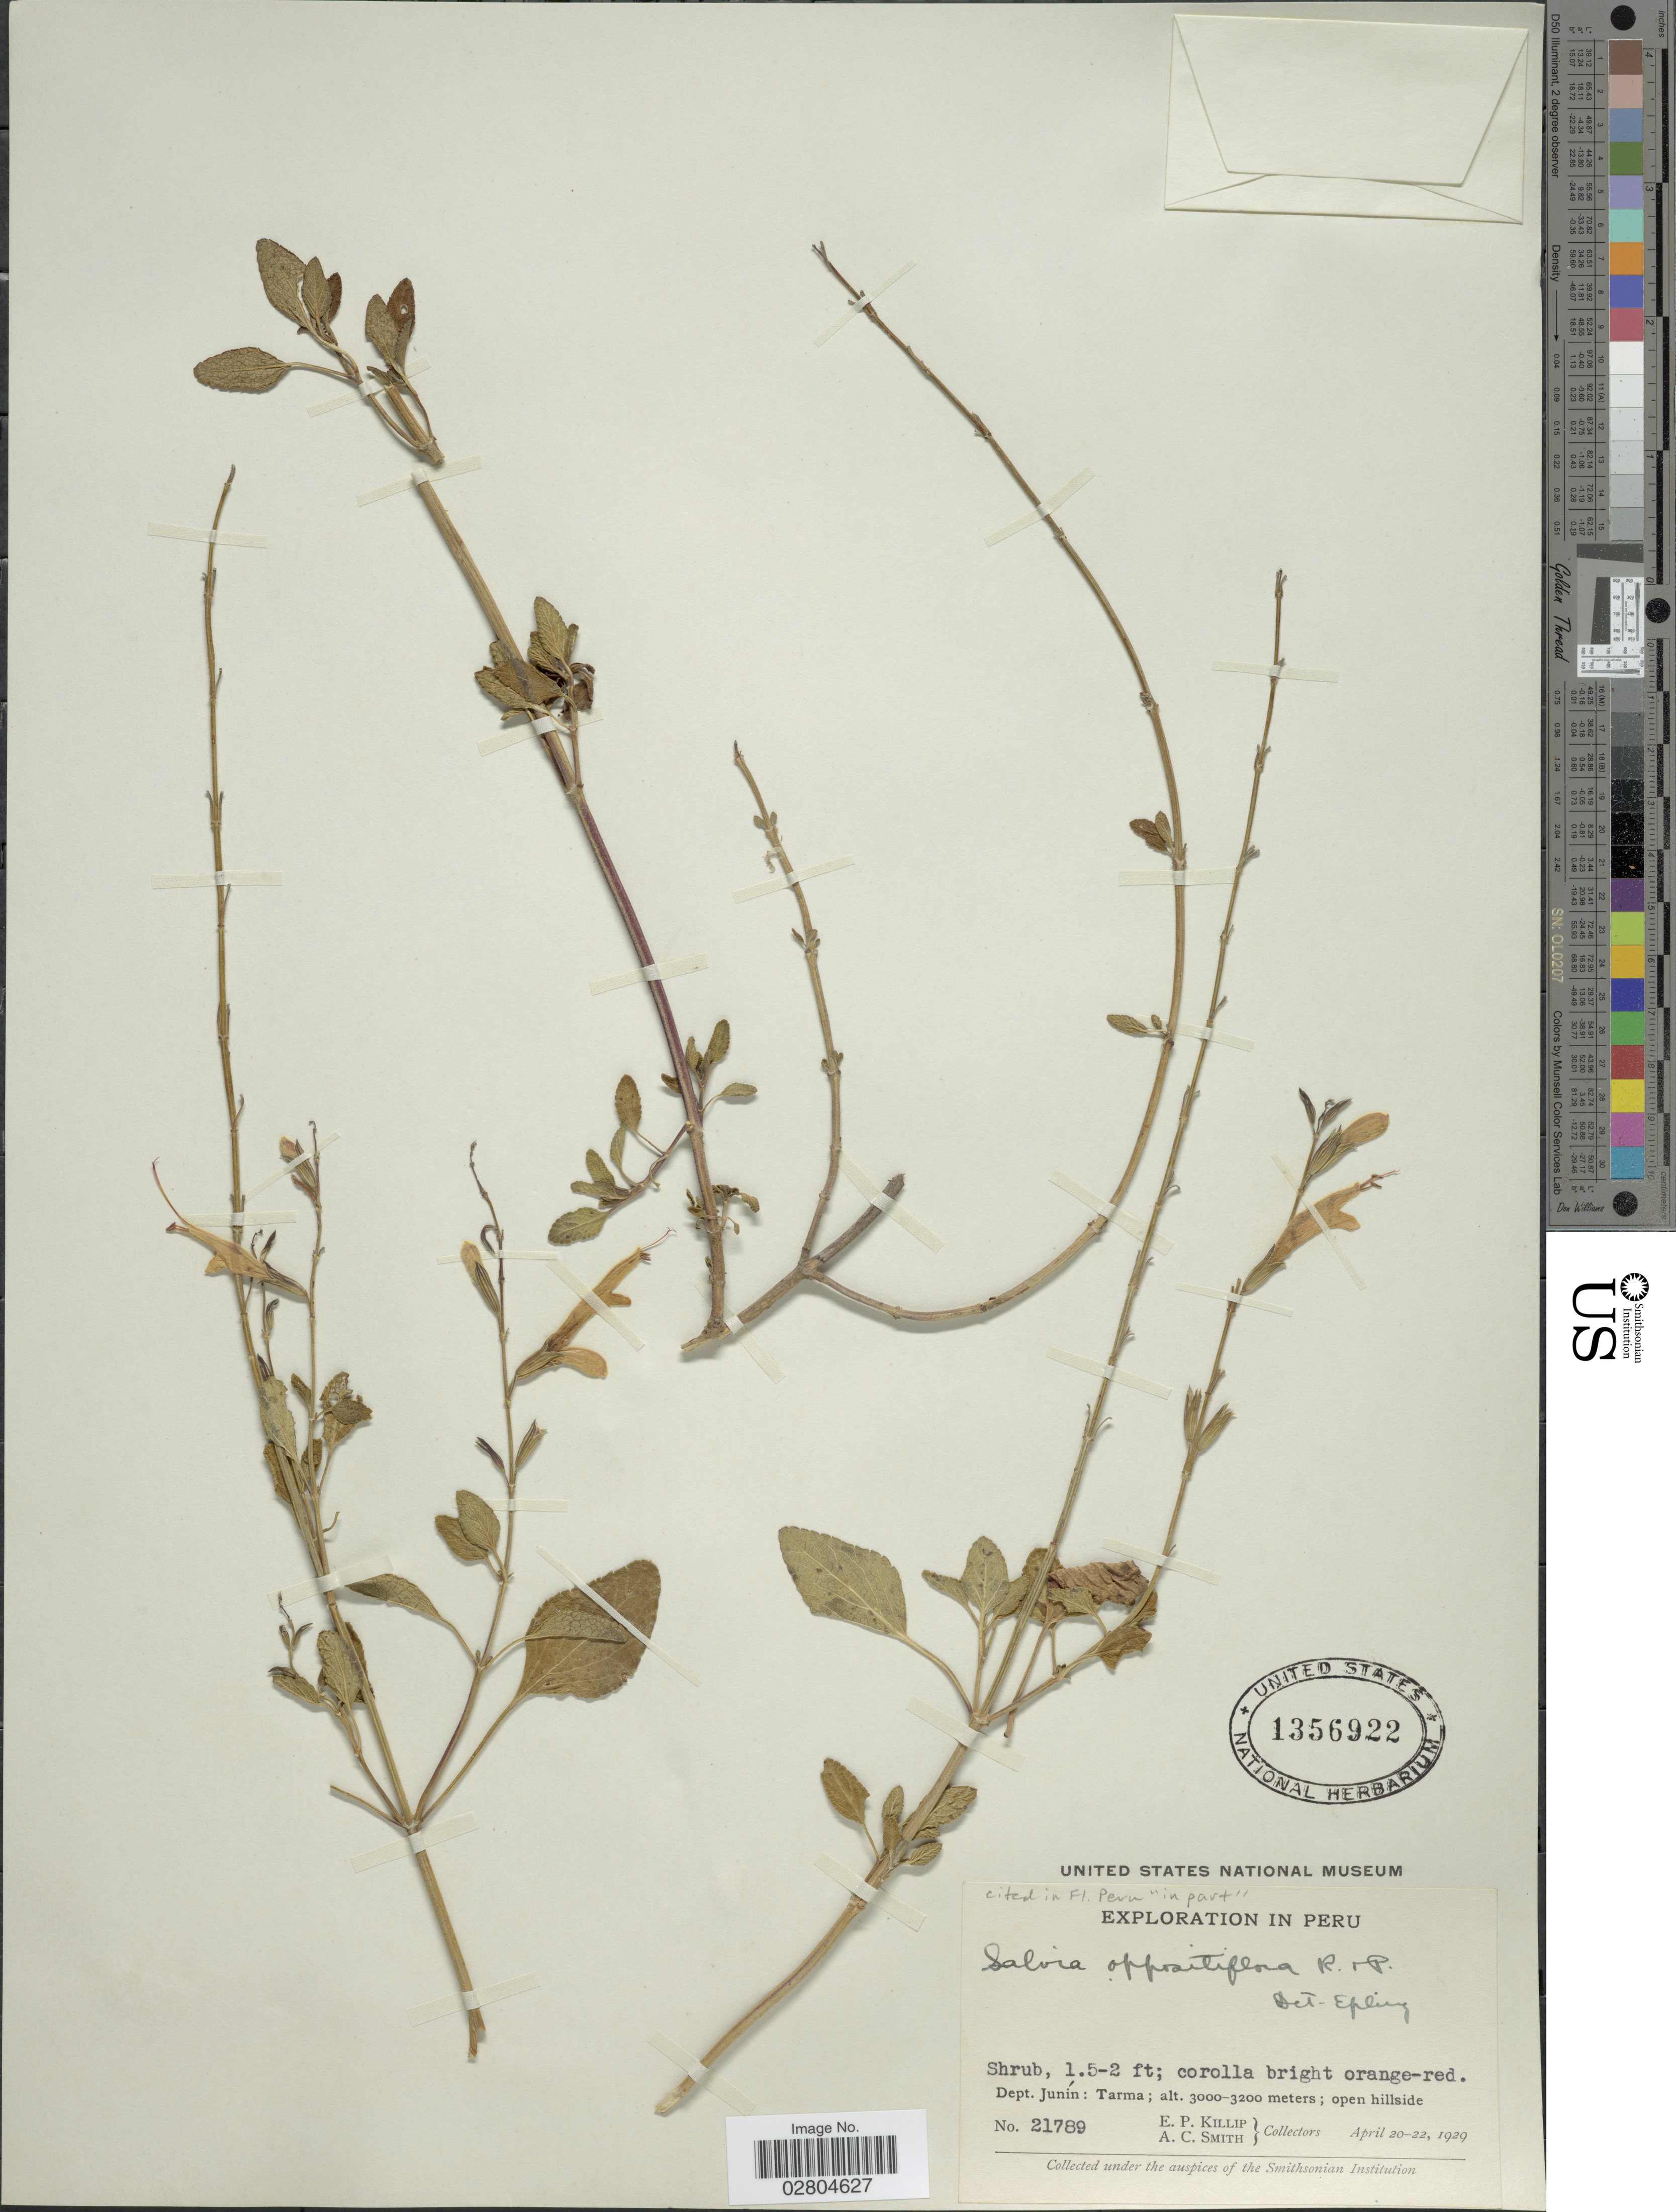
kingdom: Plantae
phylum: Tracheophyta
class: Magnoliopsida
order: Lamiales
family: Lamiaceae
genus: Salvia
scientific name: Salvia oppositiflora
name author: Ruiz & Pav.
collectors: E. P. Killip & A. C. Smith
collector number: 21789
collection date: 1929-04-20/1929-04-22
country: Peru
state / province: Junín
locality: Dept. Junín: Tarma.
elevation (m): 3000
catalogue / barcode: US 1356922